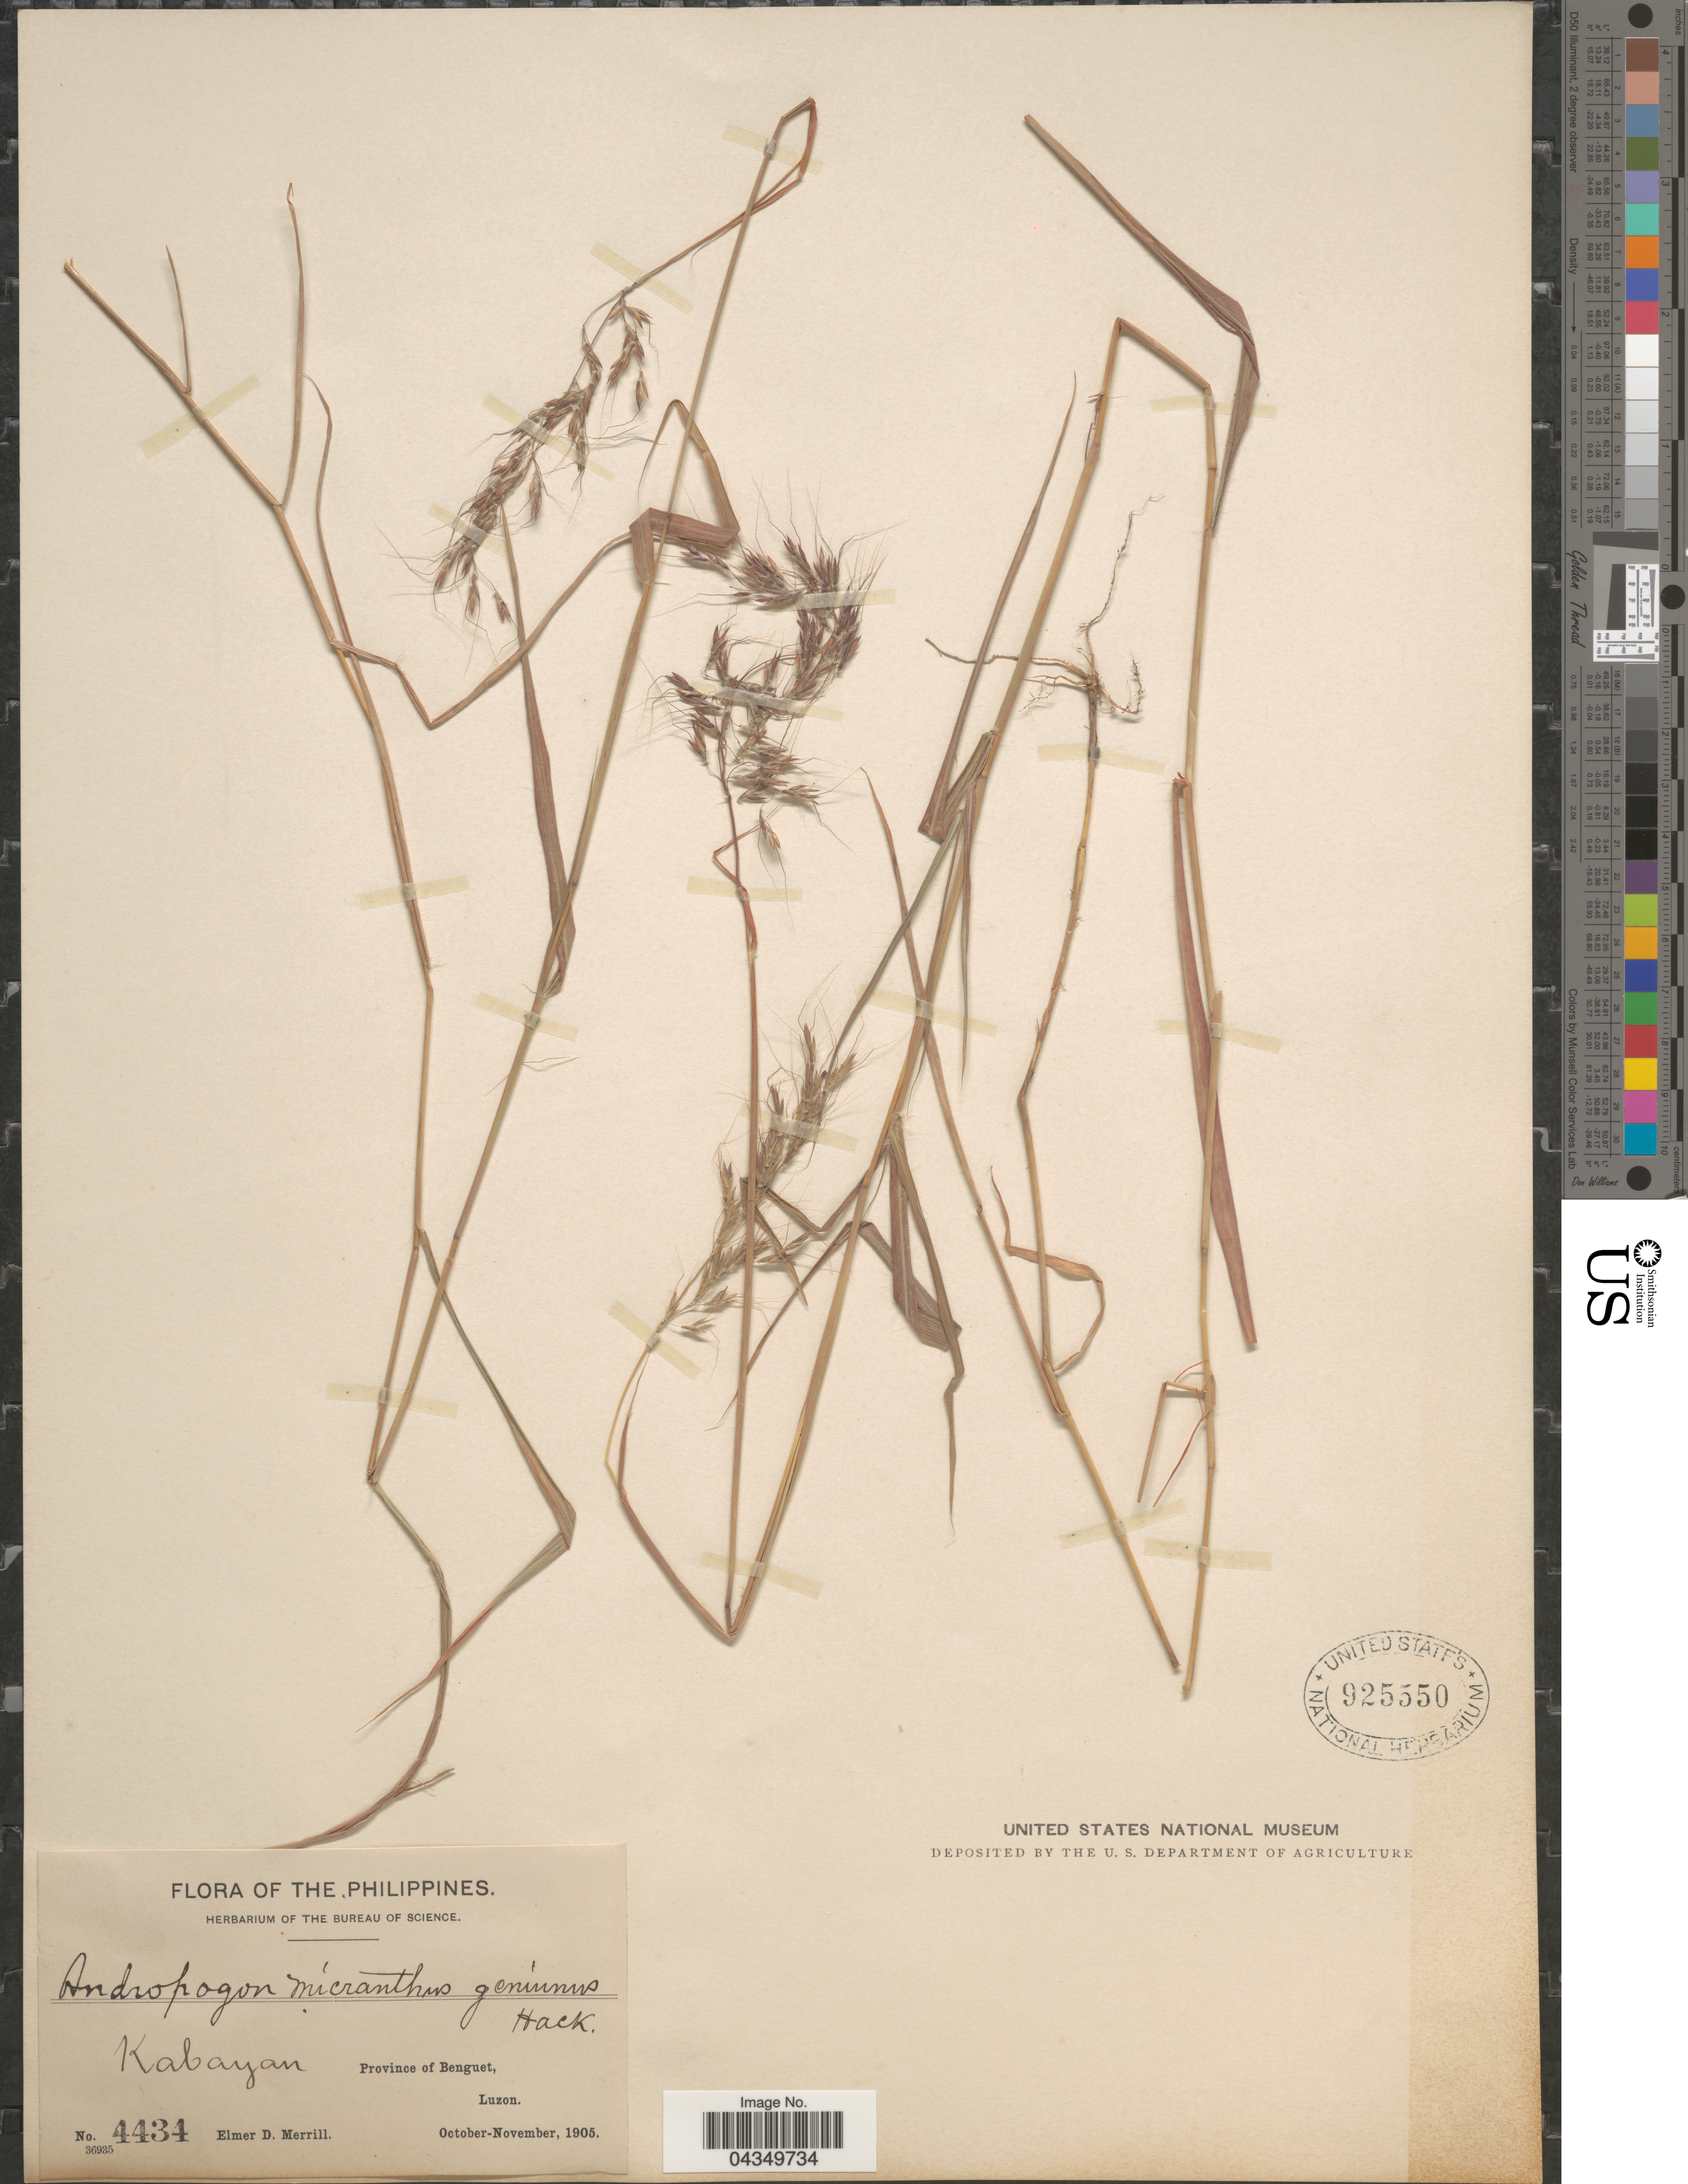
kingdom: Plantae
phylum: Tracheophyta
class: Liliopsida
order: Poales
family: Poaceae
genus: Capillipedium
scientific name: Capillipedium parviflorum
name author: (R. Br.) Stapf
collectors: E. D. Merrill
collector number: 4434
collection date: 1905-10/1905-11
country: Philippines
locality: Kabayan. Province of Benguet, Luzon.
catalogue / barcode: US 925550